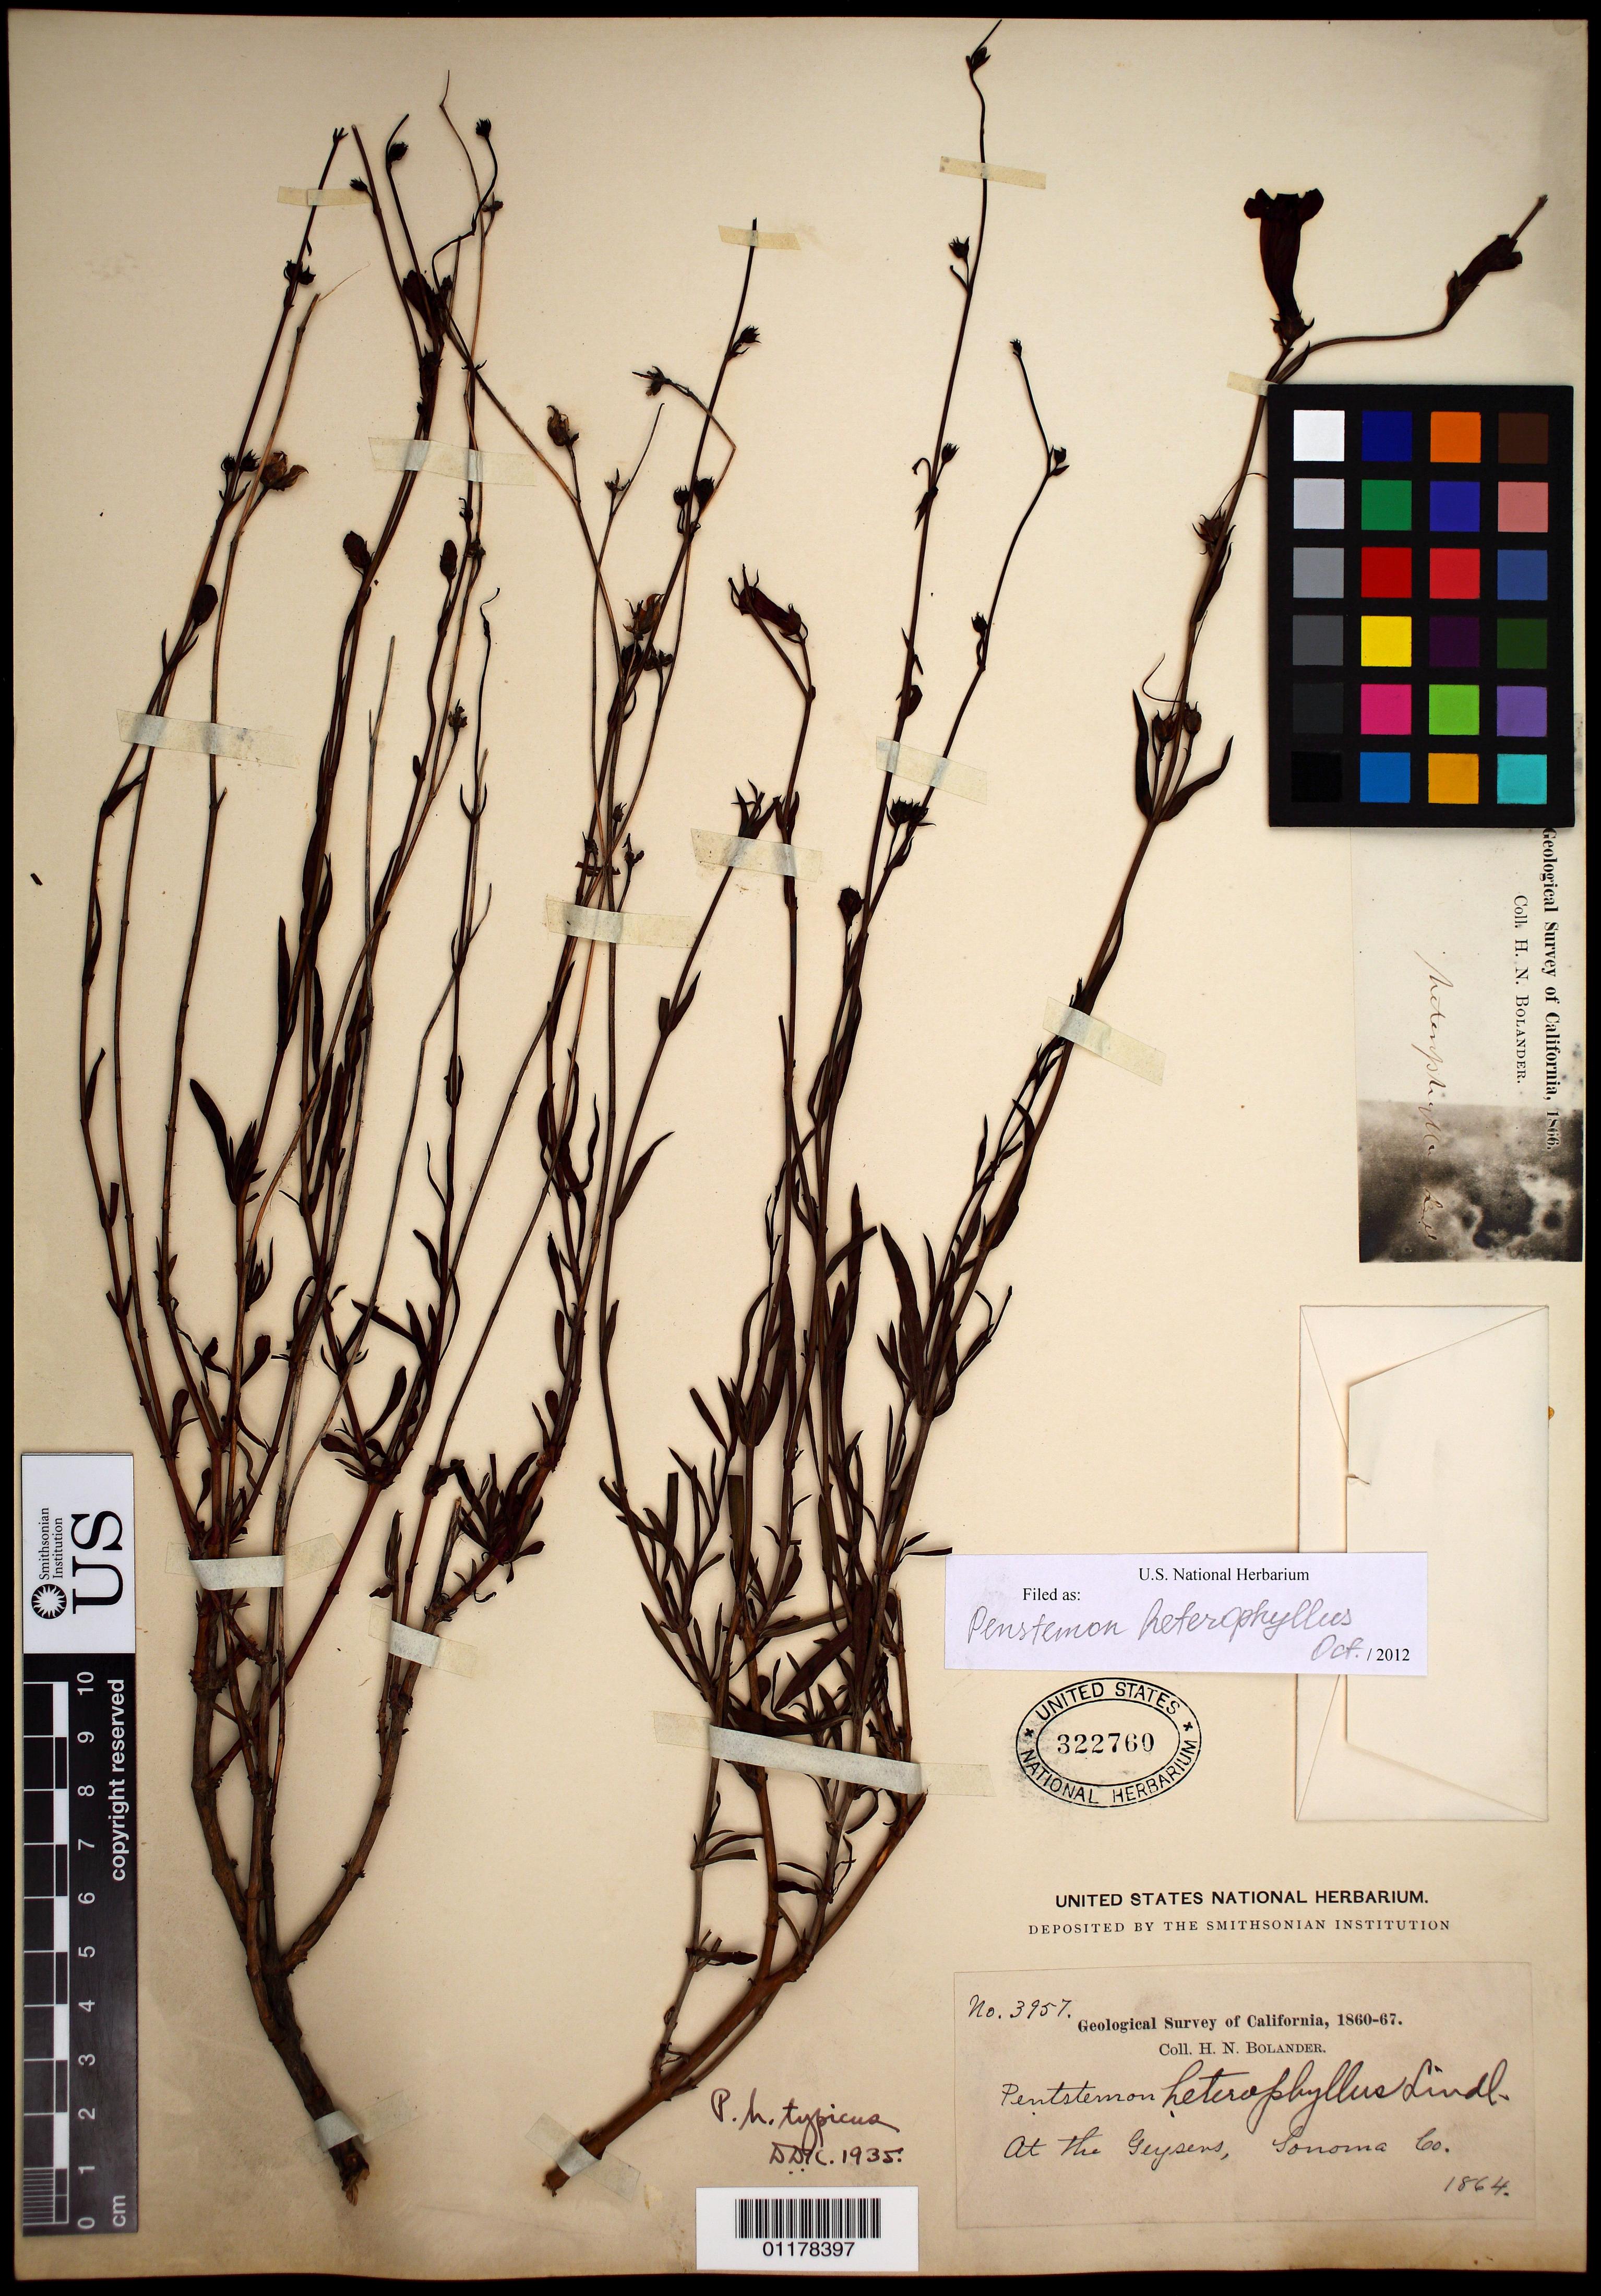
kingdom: Plantae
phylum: Tracheophyta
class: Magnoliopsida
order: Lamiales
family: Plantaginaceae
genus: Penstemon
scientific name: Penstemon heterophyllus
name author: Lindl.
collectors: H. Bolander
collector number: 3957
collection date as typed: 1864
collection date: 1864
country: United States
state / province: California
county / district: Sonoma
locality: at the Geysers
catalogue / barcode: US 322760